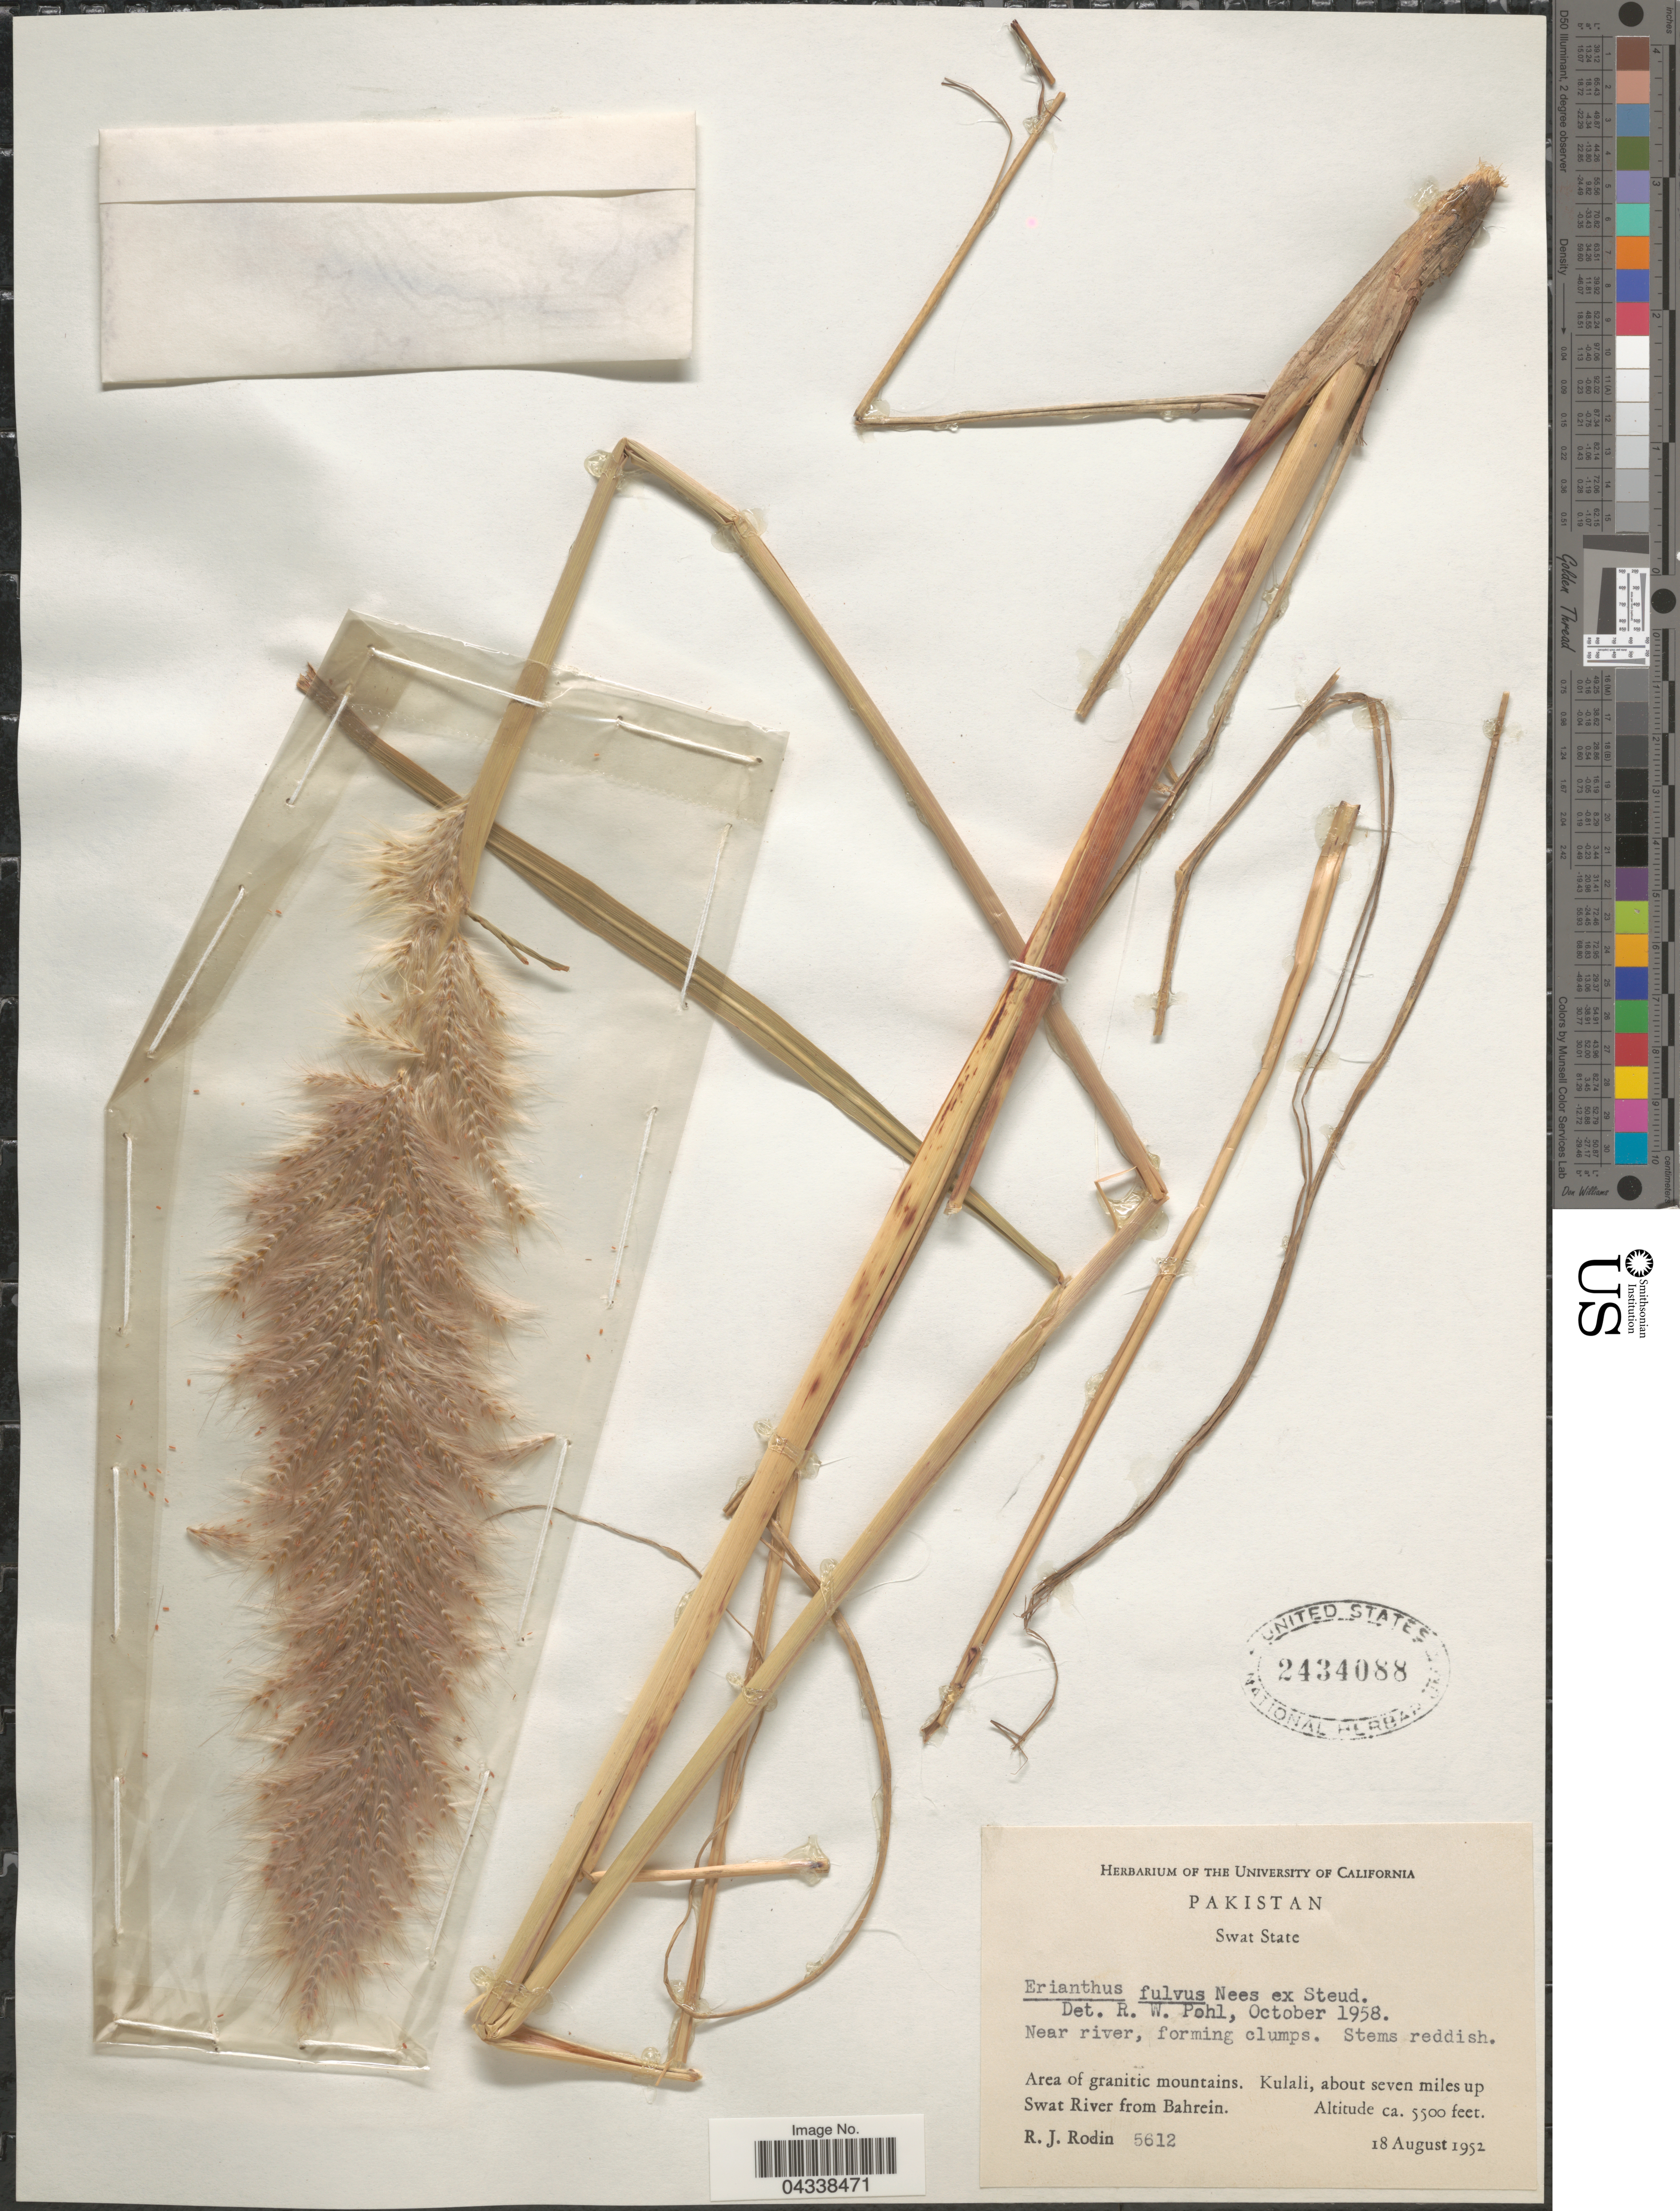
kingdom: Plantae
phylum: Tracheophyta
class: Liliopsida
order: Poales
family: Poaceae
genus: Saccharum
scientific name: Saccharum rufipilum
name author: Steud.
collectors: R. J. Rodin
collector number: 5612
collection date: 1952-08-18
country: Pakistan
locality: Swat State. Area of granitic mountains. Kulali, about seven miles up Swat River from Bahrein.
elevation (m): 1676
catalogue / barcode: US 2434088